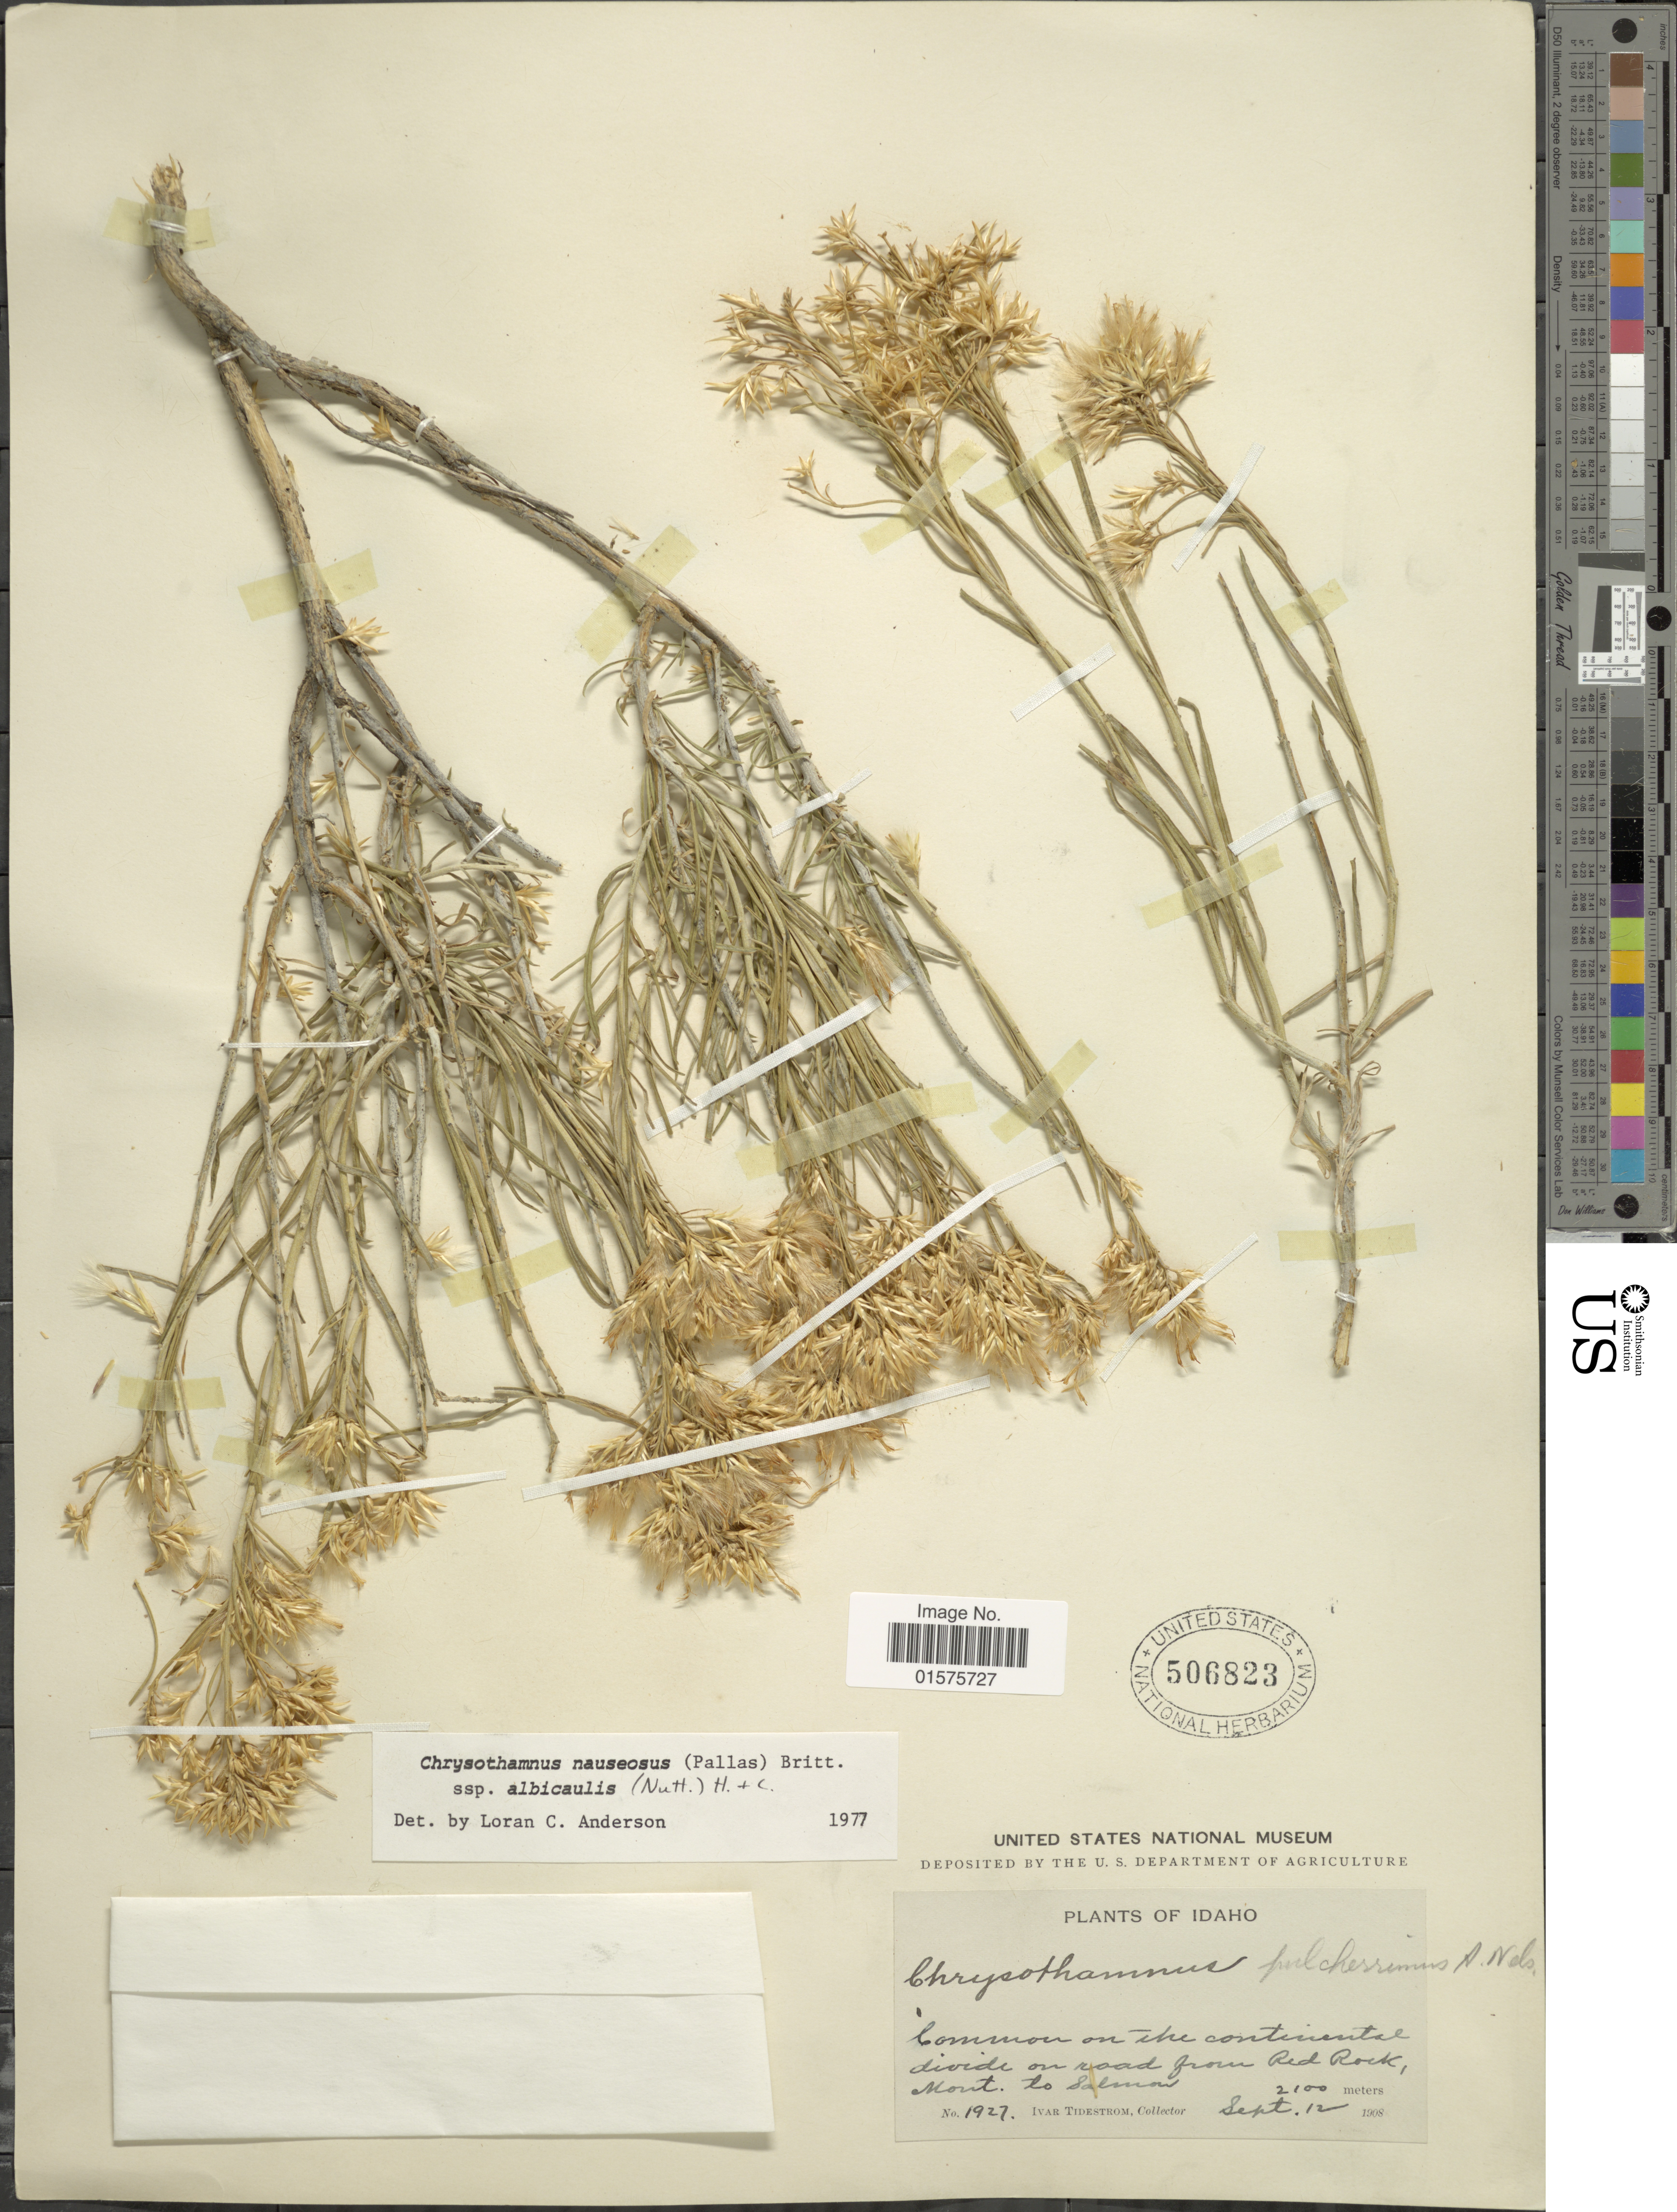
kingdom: Plantae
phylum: Tracheophyta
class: Magnoliopsida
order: Asterales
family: Asteraceae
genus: Ericameria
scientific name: Ericameria nauseosa var. speciosa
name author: (Nutt.) G.L. Nesom & G.I. Baird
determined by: Urbatsch, Lowell E., Curator (LSU), Louisiana State University (UNITED STATES)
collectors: I. F. Tidestrom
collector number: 1927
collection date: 1908-09-12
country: United States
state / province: Idaho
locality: Common on the continental divide on road from Red Rock, Mont. to Salmon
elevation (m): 2100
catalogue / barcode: US 506823